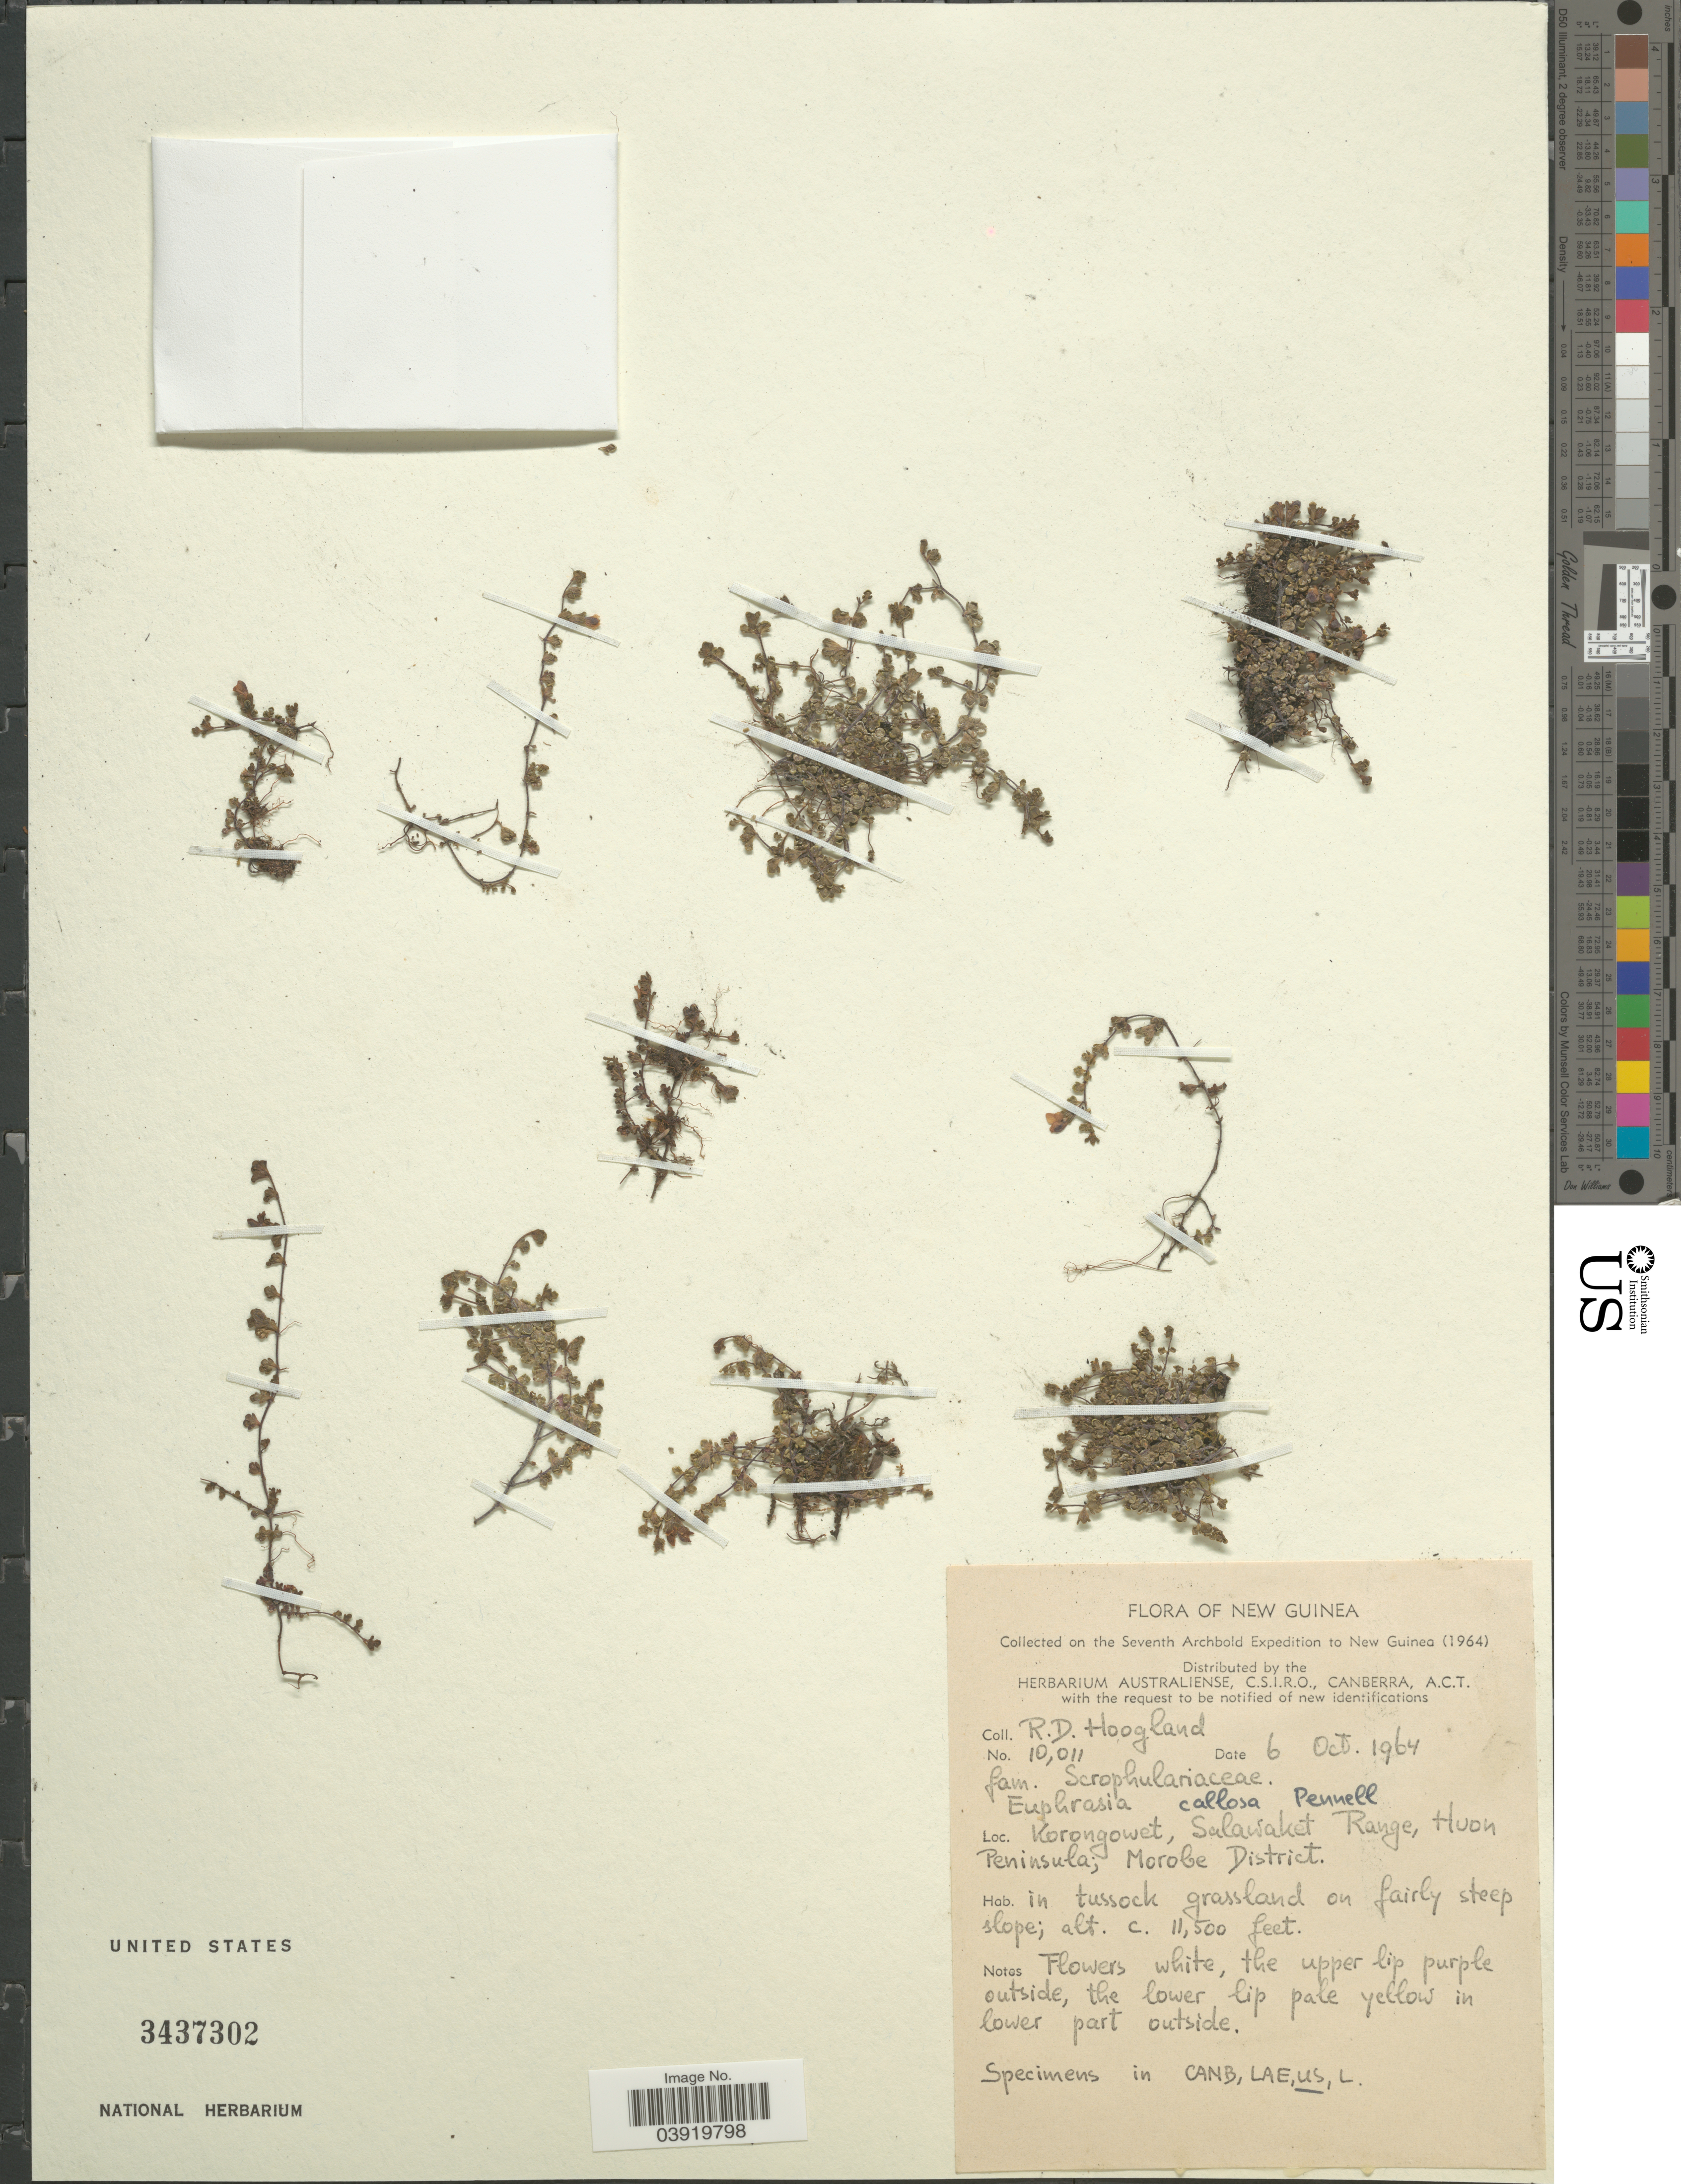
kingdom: Plantae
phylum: Tracheophyta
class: Magnoliopsida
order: Lamiales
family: Orobanchaceae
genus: Euphrasia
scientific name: Euphrasia callosa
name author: Pennell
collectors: R. D. Hoogland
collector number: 10011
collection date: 1964-10-06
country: Papua New Guinea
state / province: Morobe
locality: New Guinea. Korongowet, Salawaket Range, Huon Peninsula; Morobe District.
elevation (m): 3505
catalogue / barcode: US 3437302